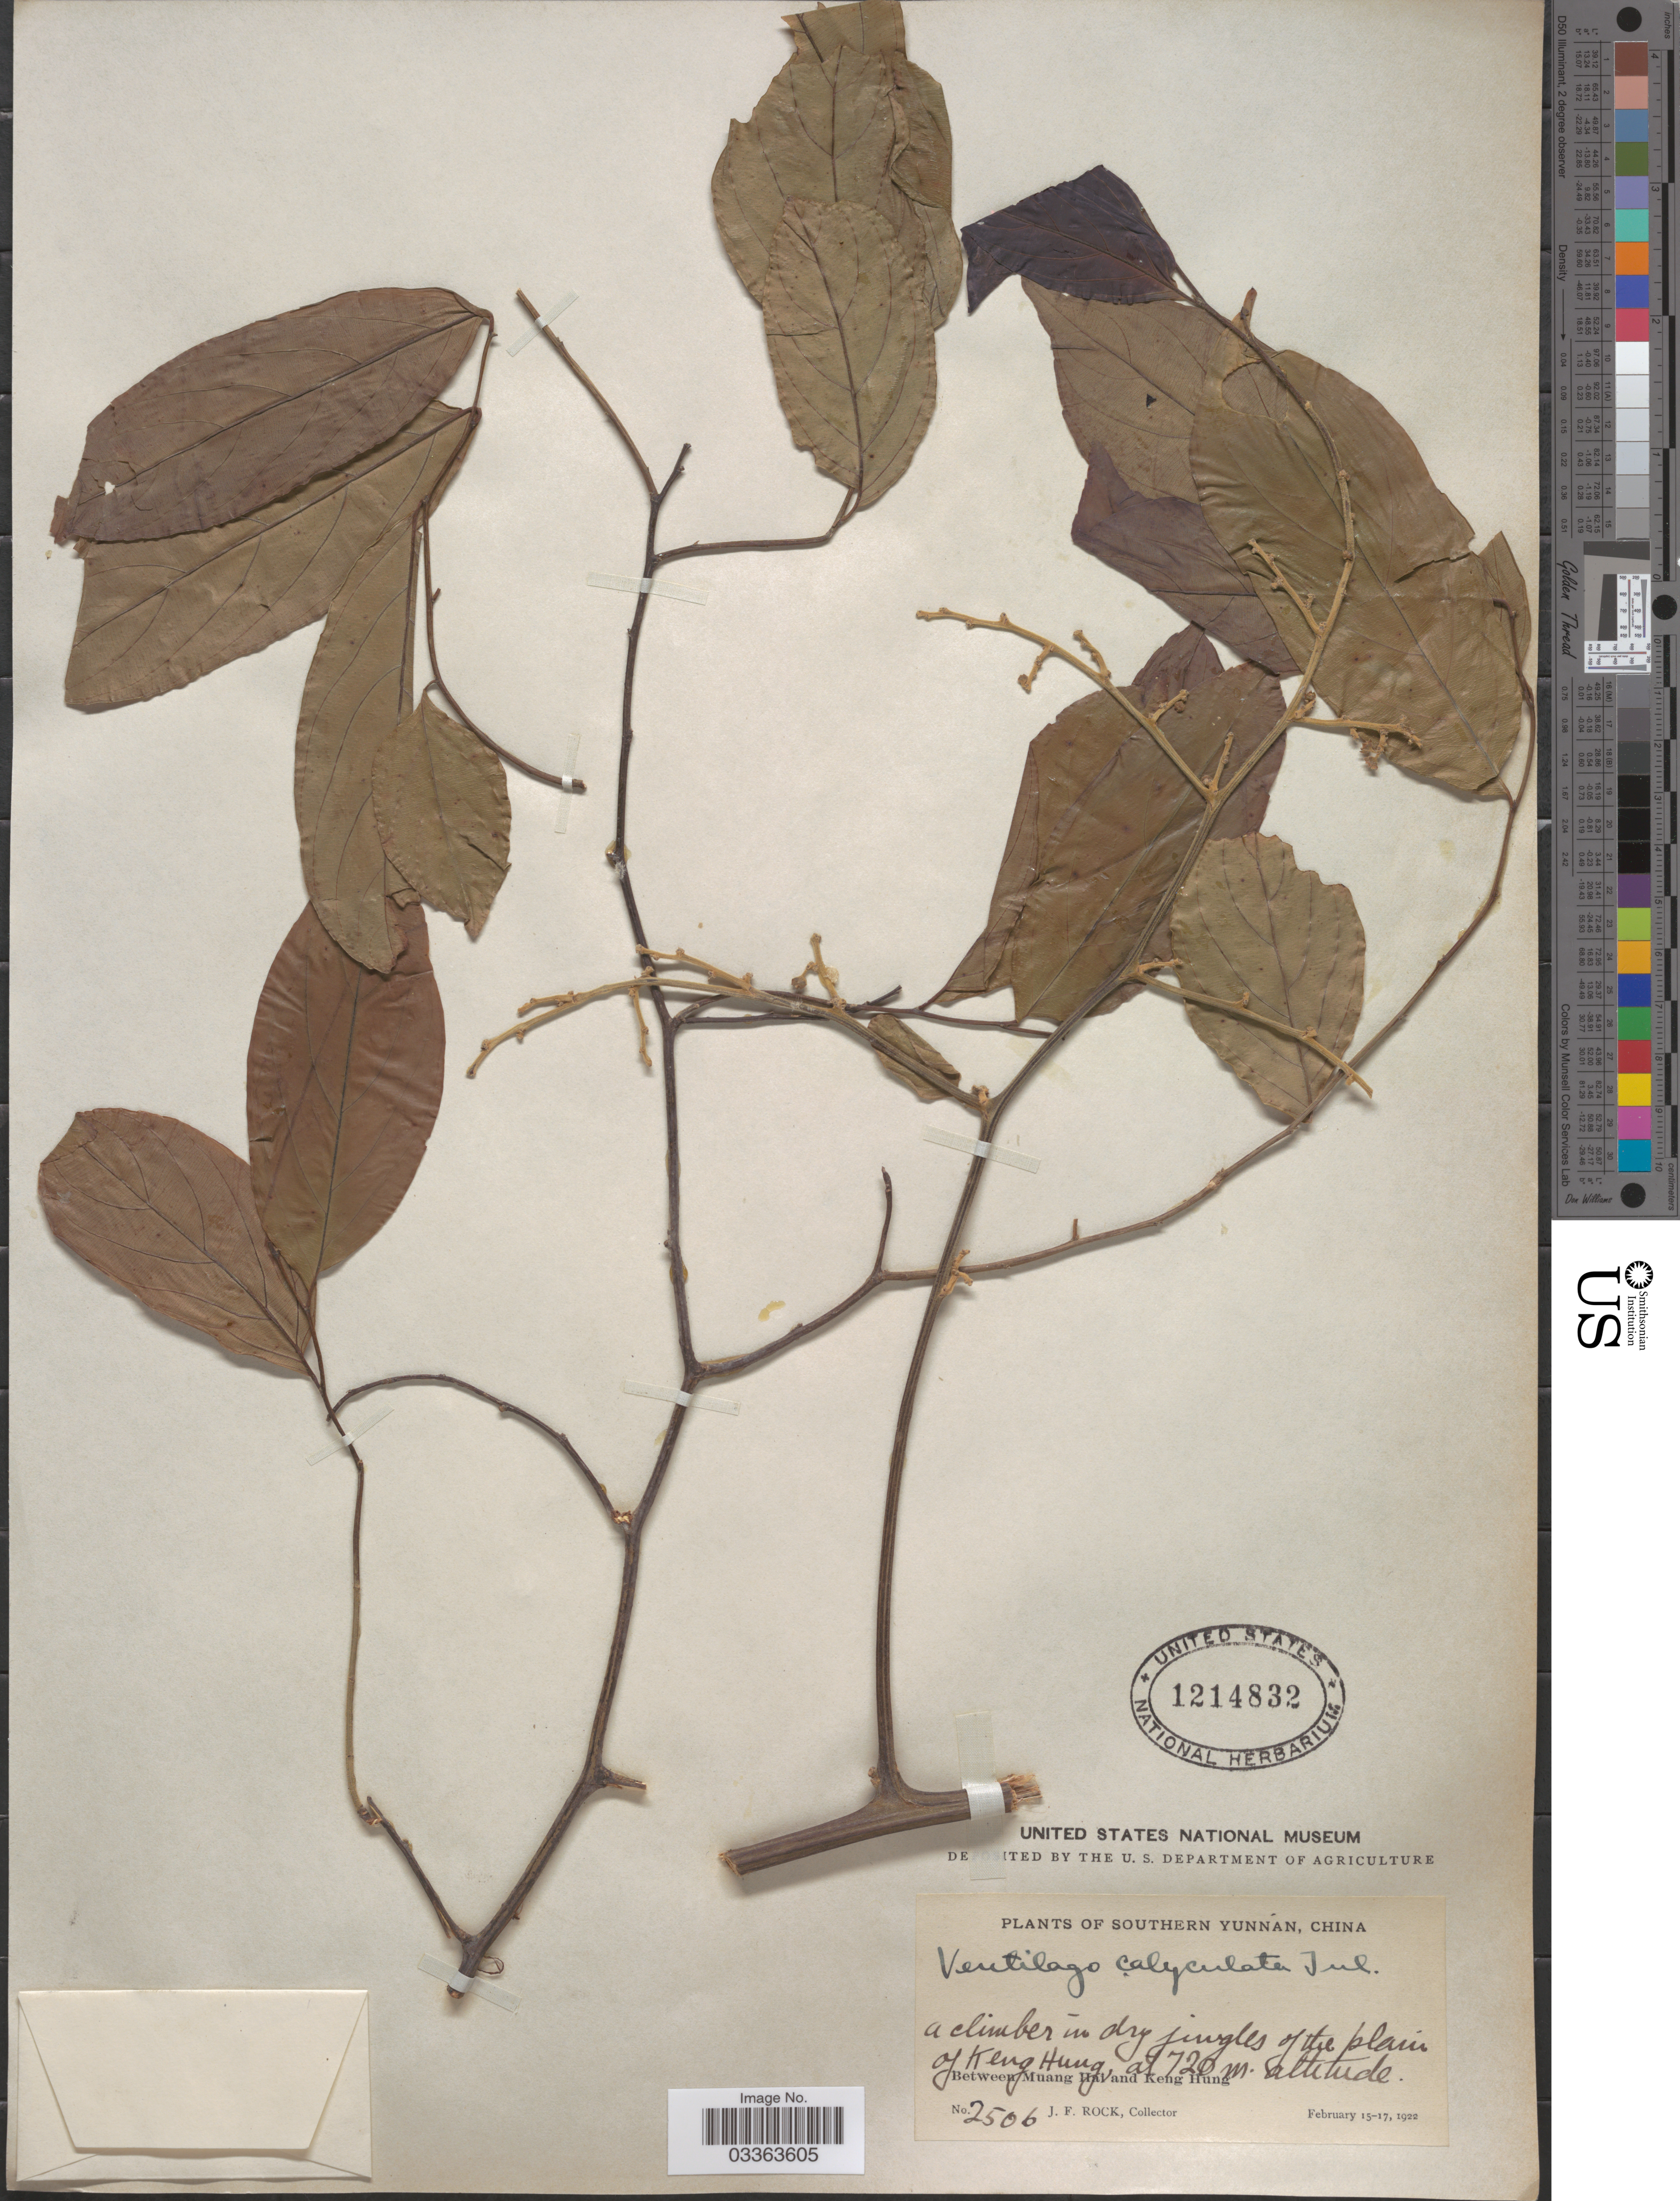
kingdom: Plantae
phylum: Tracheophyta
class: Magnoliopsida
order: Rosales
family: Rhamnaceae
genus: Ventilago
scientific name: Ventilago calyculata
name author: Tul.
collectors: J. Rock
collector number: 2506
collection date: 1922-02-15/1922-02-17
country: China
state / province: Yunnan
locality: Southern Yunnan. In dry jungles of the plain of Keng Hung. Between Muang Hai and Keng Hung.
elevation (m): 720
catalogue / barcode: US 1214832